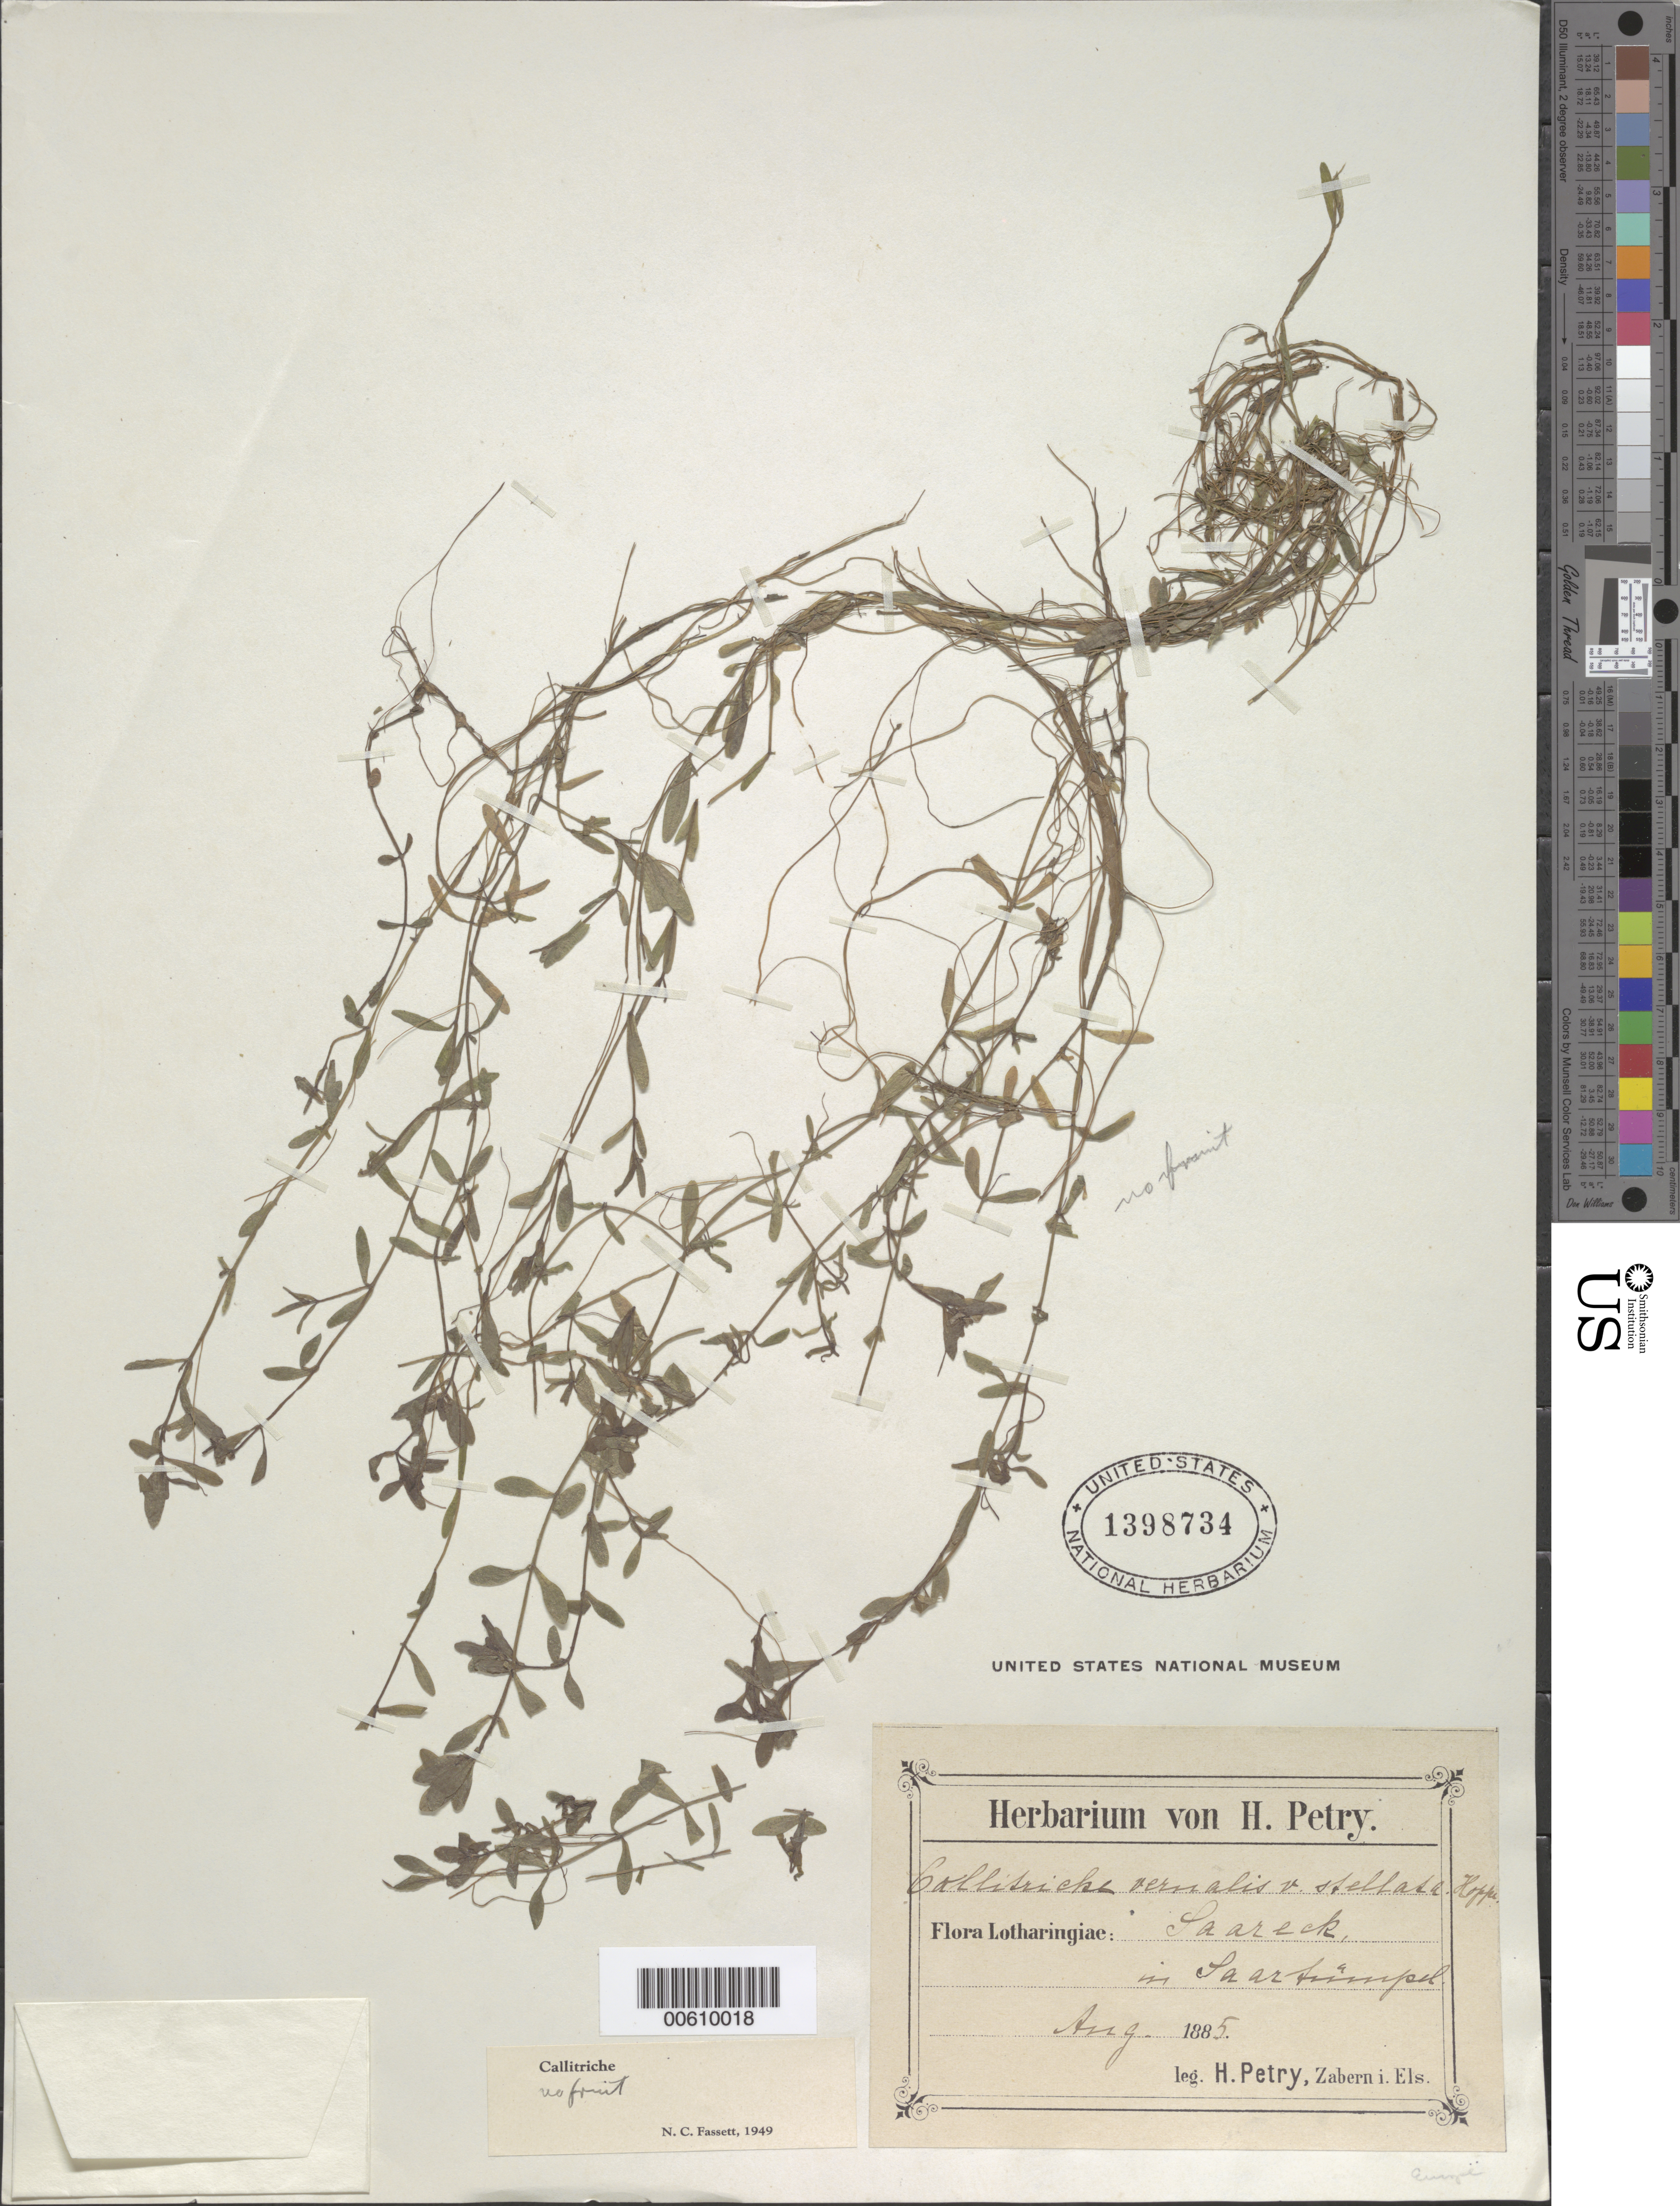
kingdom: Plantae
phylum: Tracheophyta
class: Magnoliopsida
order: Lamiales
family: Plantaginaceae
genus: Callitriche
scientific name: Callitriche sp.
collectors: H. Petry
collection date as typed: Aug 1885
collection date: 1885-08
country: France / Germany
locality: Lotharingiae, Saareck, in Saar Sumpel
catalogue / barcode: US 1398734